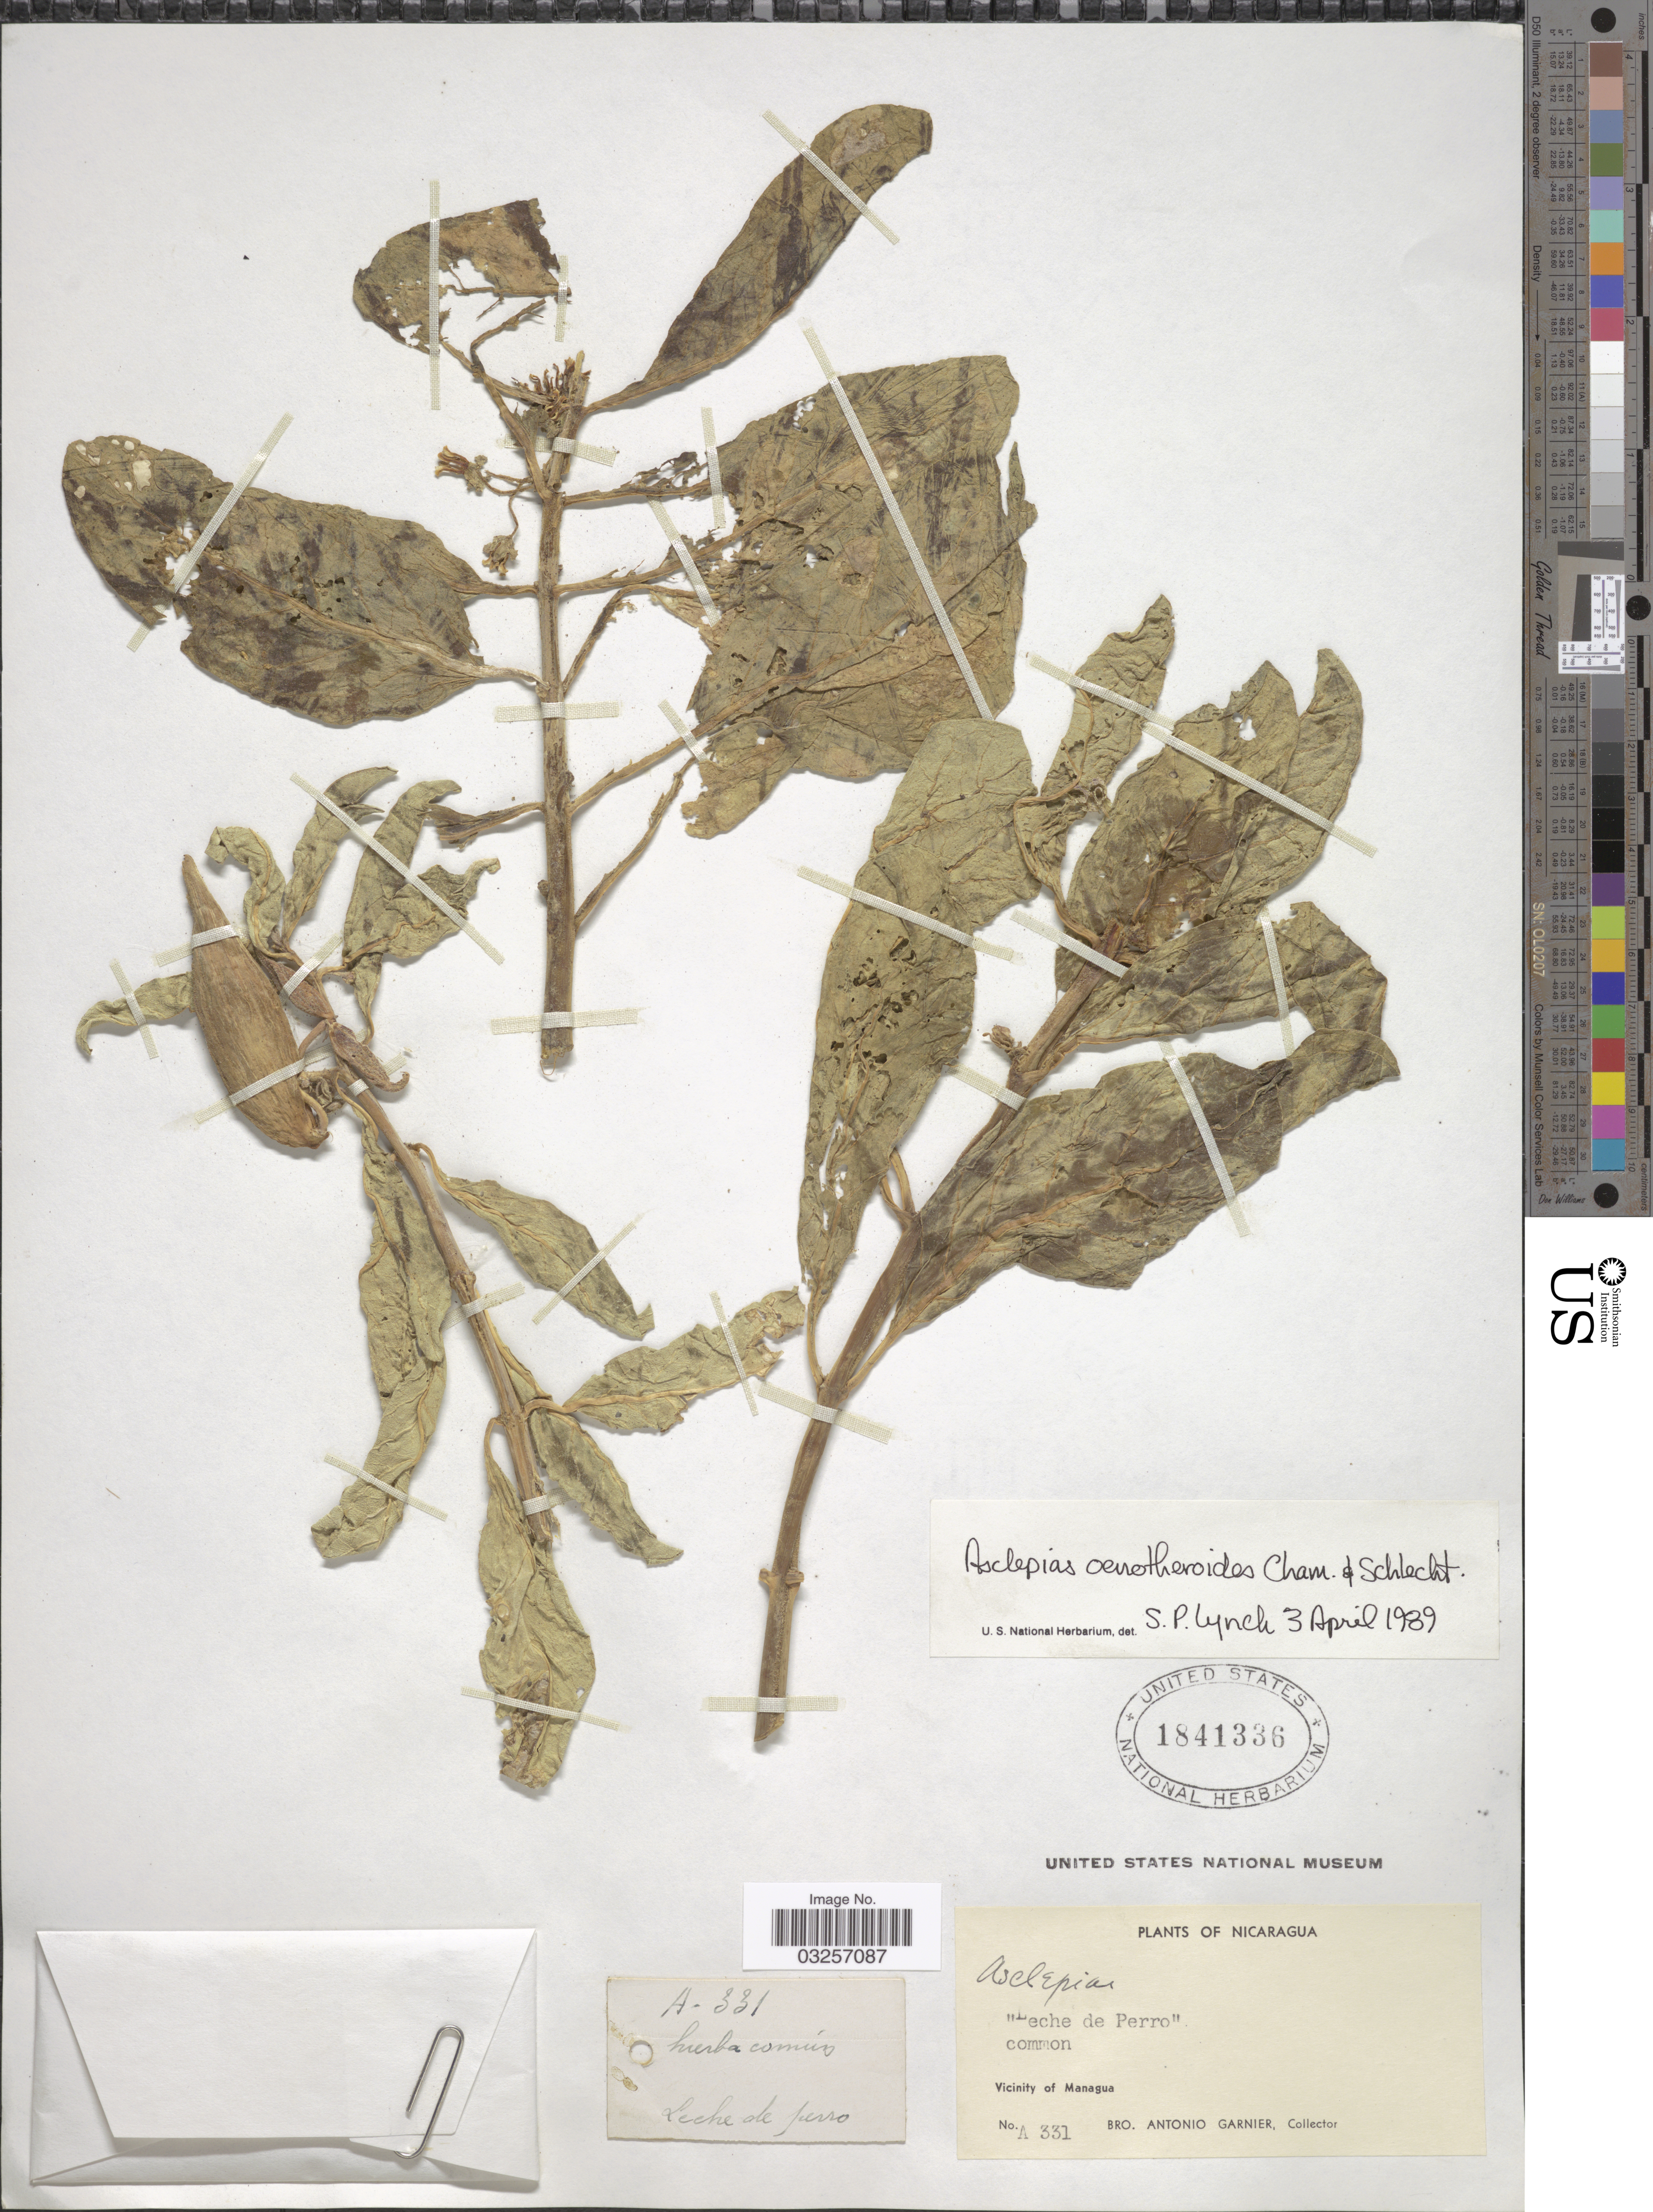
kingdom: Plantae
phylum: Tracheophyta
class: Magnoliopsida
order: Gentianales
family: Apocynaceae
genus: Asclepias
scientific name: Asclepias oenotheroides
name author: Schltdl. & Cham.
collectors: Bro. A. Garnier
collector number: A 331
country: Nicaragua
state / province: Managua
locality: Vicinity of Managua.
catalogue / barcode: US 1841336